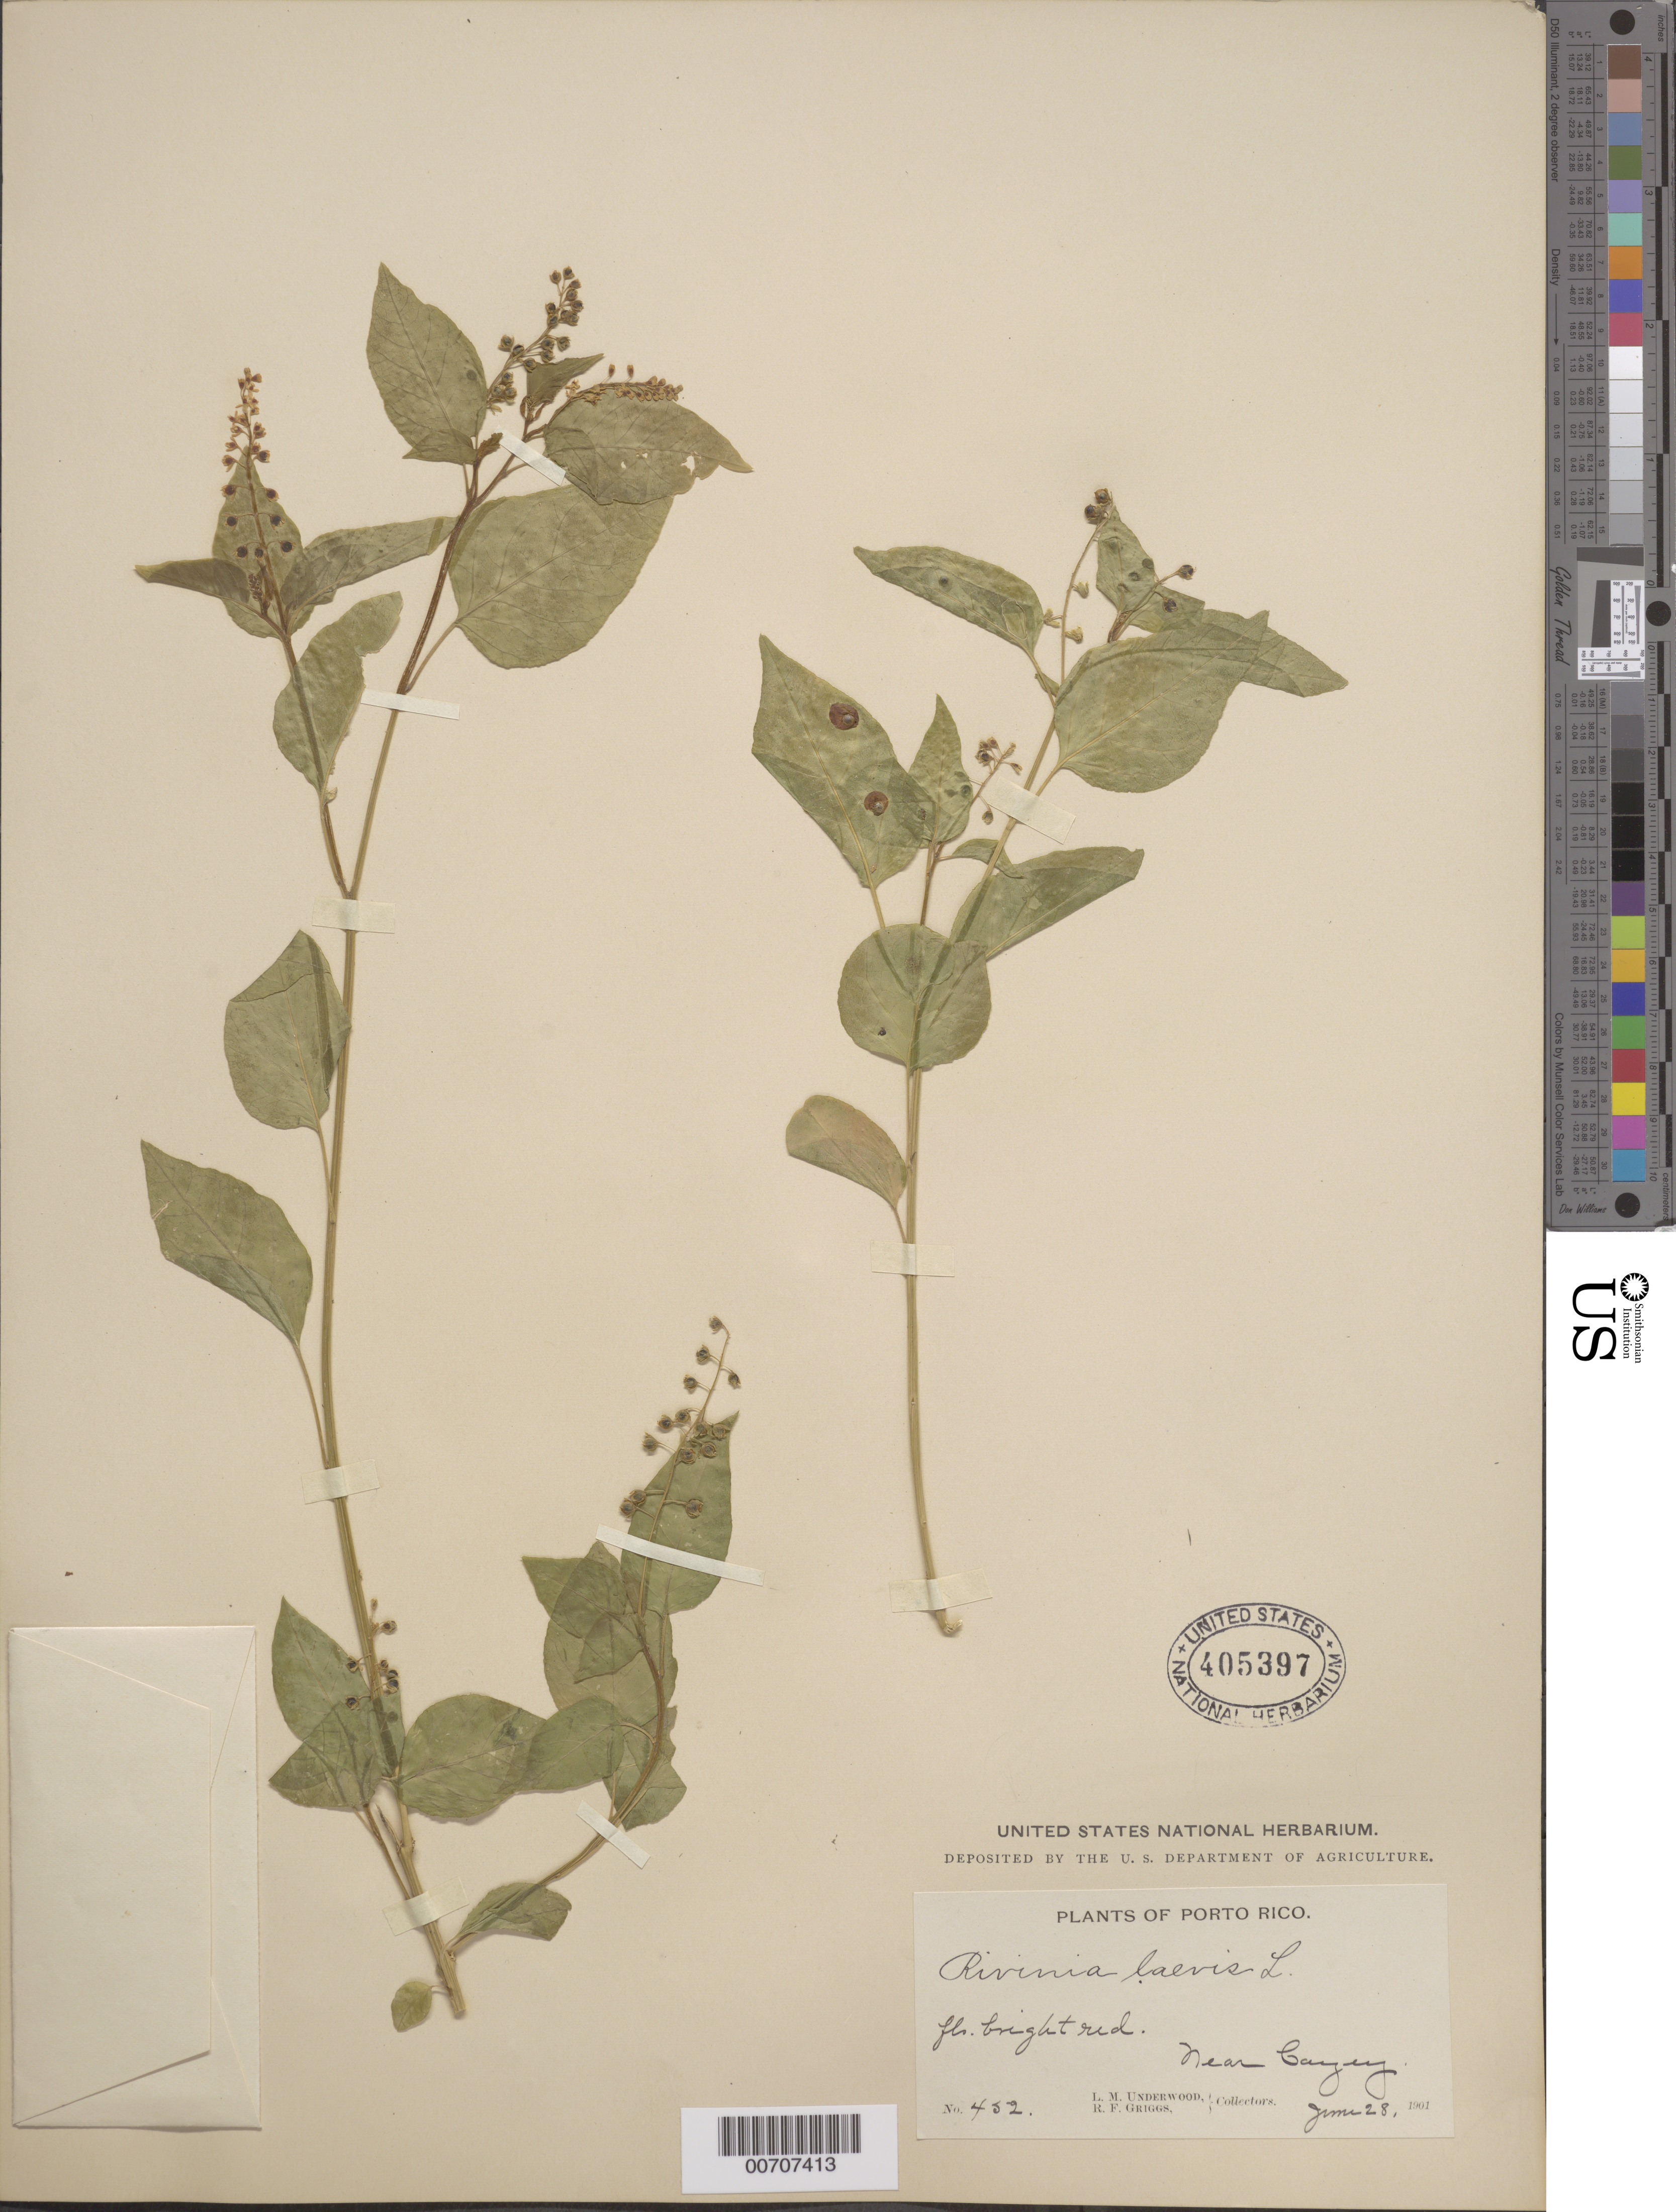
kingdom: Plantae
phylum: Tracheophyta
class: Magnoliopsida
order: Caryophyllales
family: Phytolaccaceae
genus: Rivina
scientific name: Rivina laevis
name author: L.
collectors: L. M. Underwood & R. F. Griggs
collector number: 452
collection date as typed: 28 Jun 1901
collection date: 1901-06-28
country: Puerto Rico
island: Greater Antilles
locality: Cayey, near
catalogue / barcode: US 405397